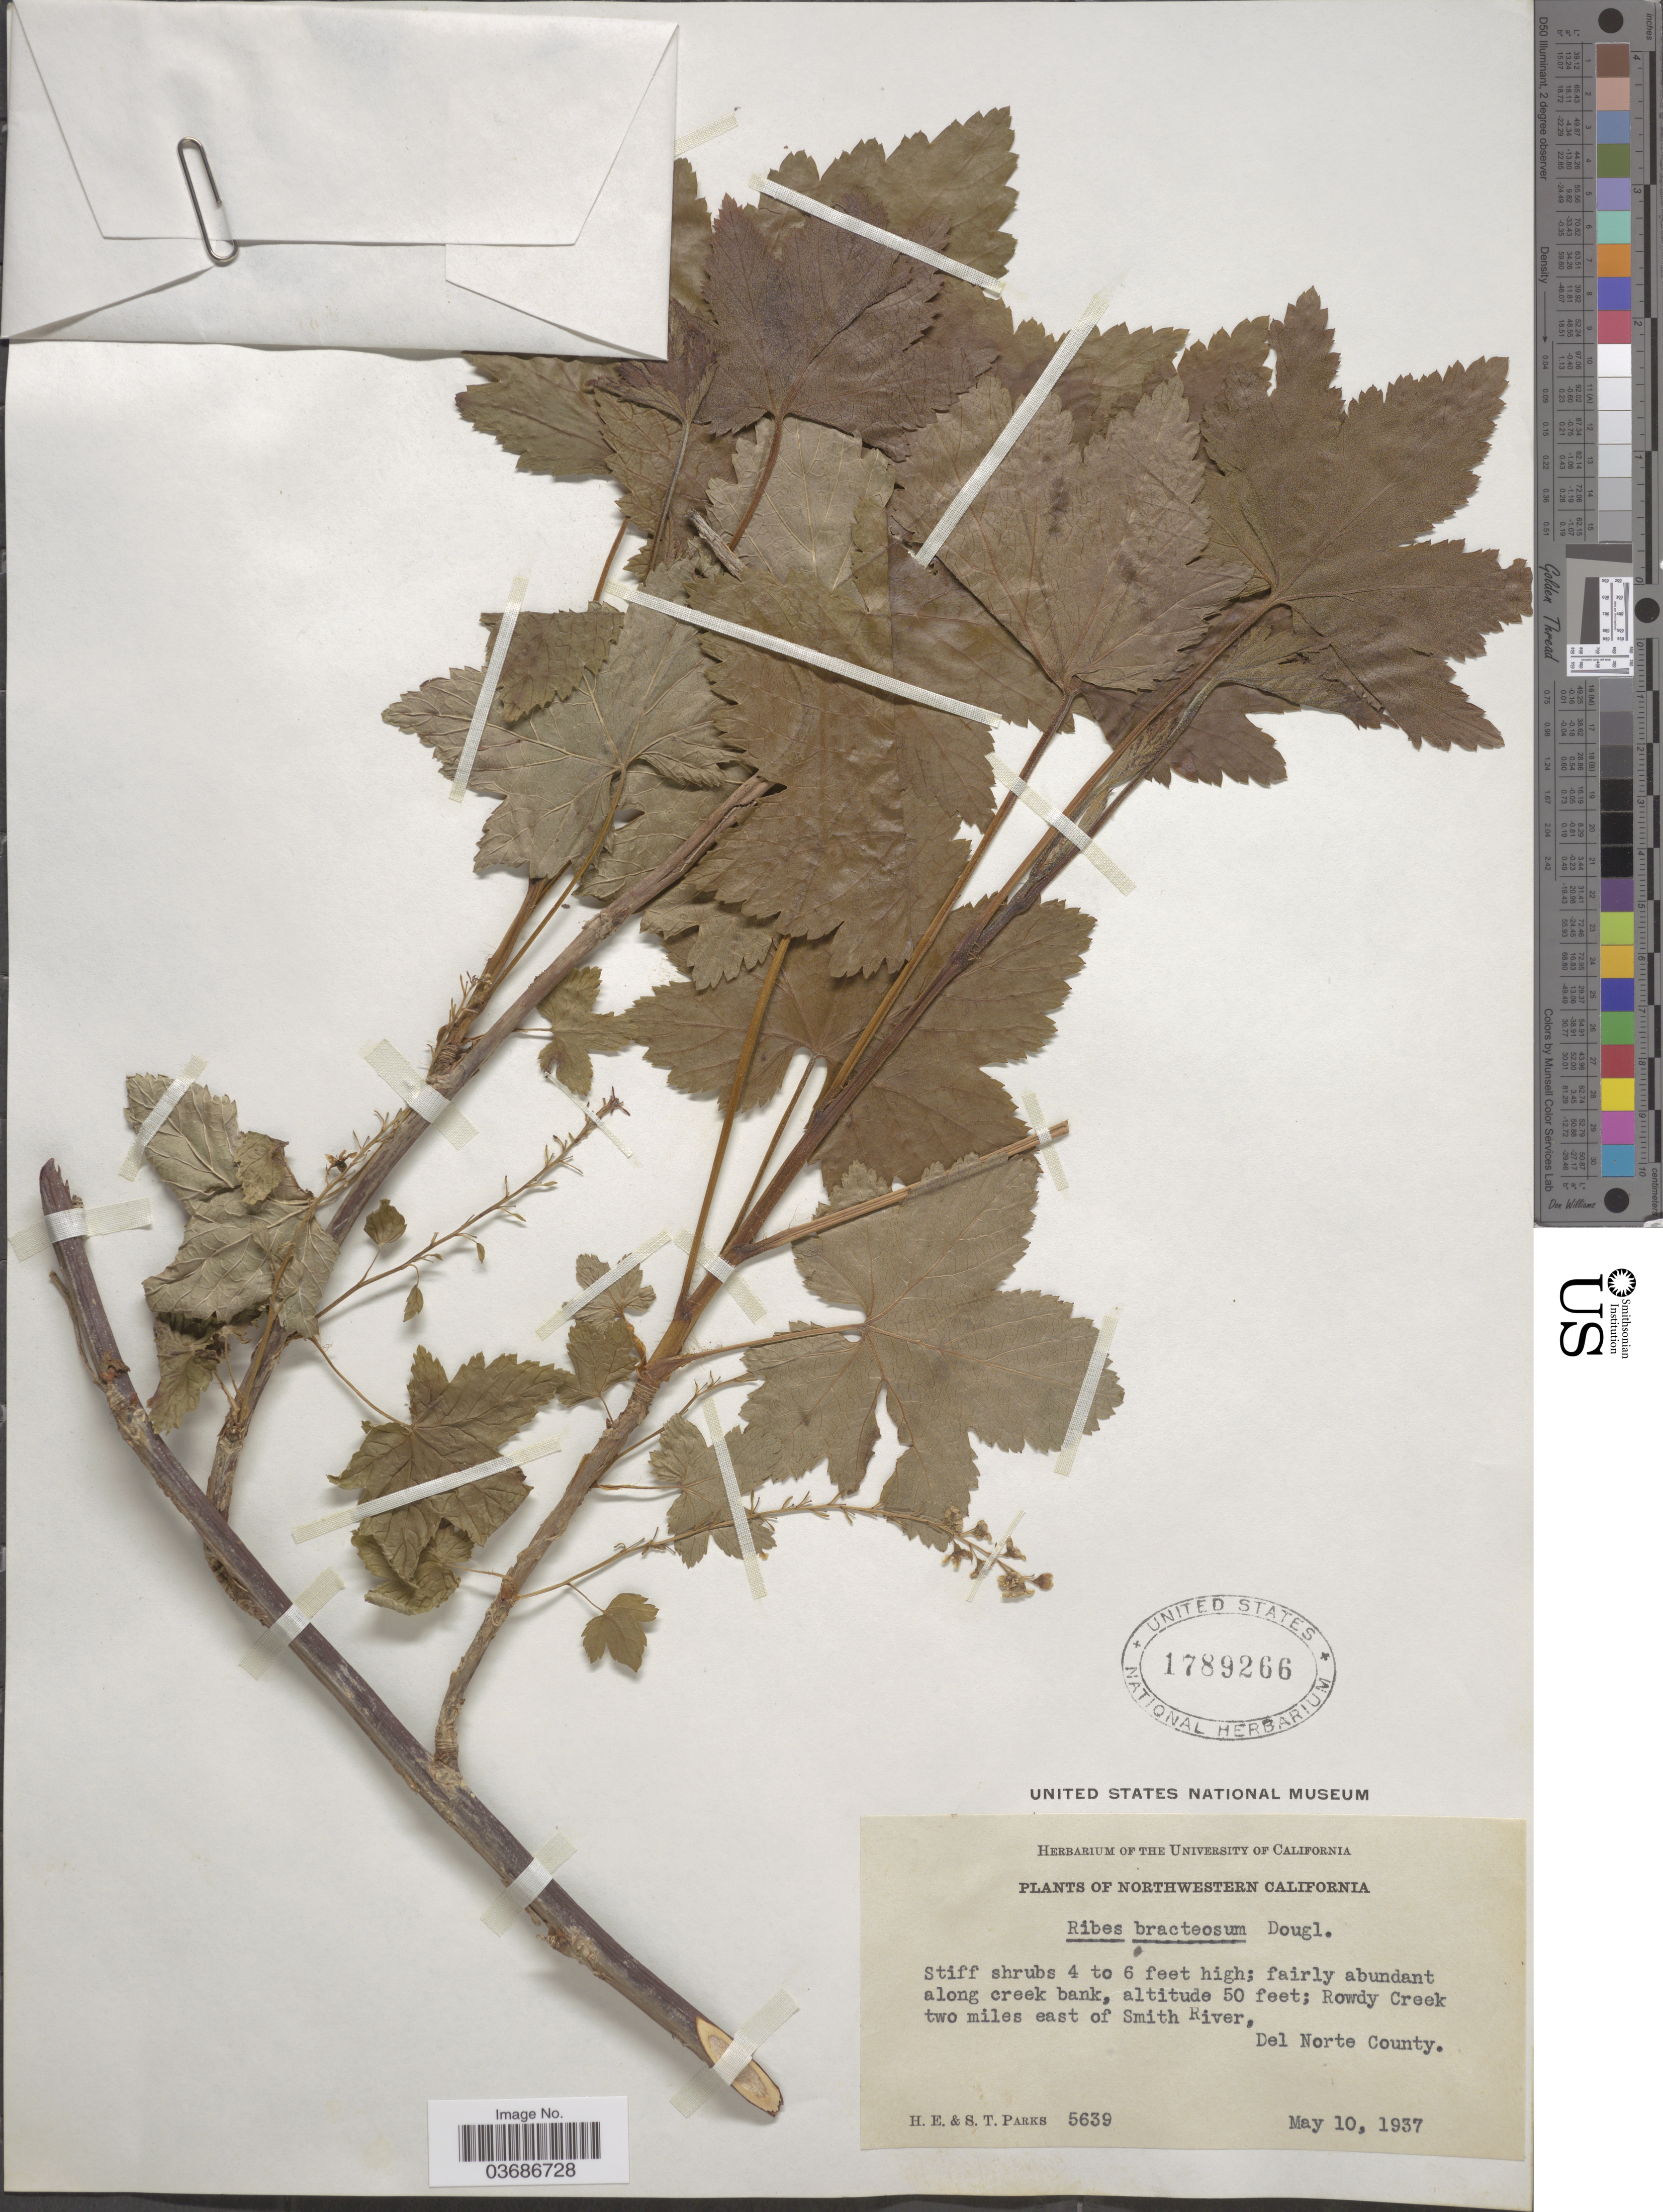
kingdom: Plantae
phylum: Tracheophyta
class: Magnoliopsida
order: Saxifragales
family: Grossulariaceae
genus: Ribes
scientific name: Ribes bracteosum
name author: Douglas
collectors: H. E. Parks & S. Parks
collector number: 5639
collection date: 1937-05-10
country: United States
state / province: California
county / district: Del Norte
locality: Northwestern California. Rowdy Creek two miles east of Smith River, Del Norte County.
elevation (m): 15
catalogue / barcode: US 1789266